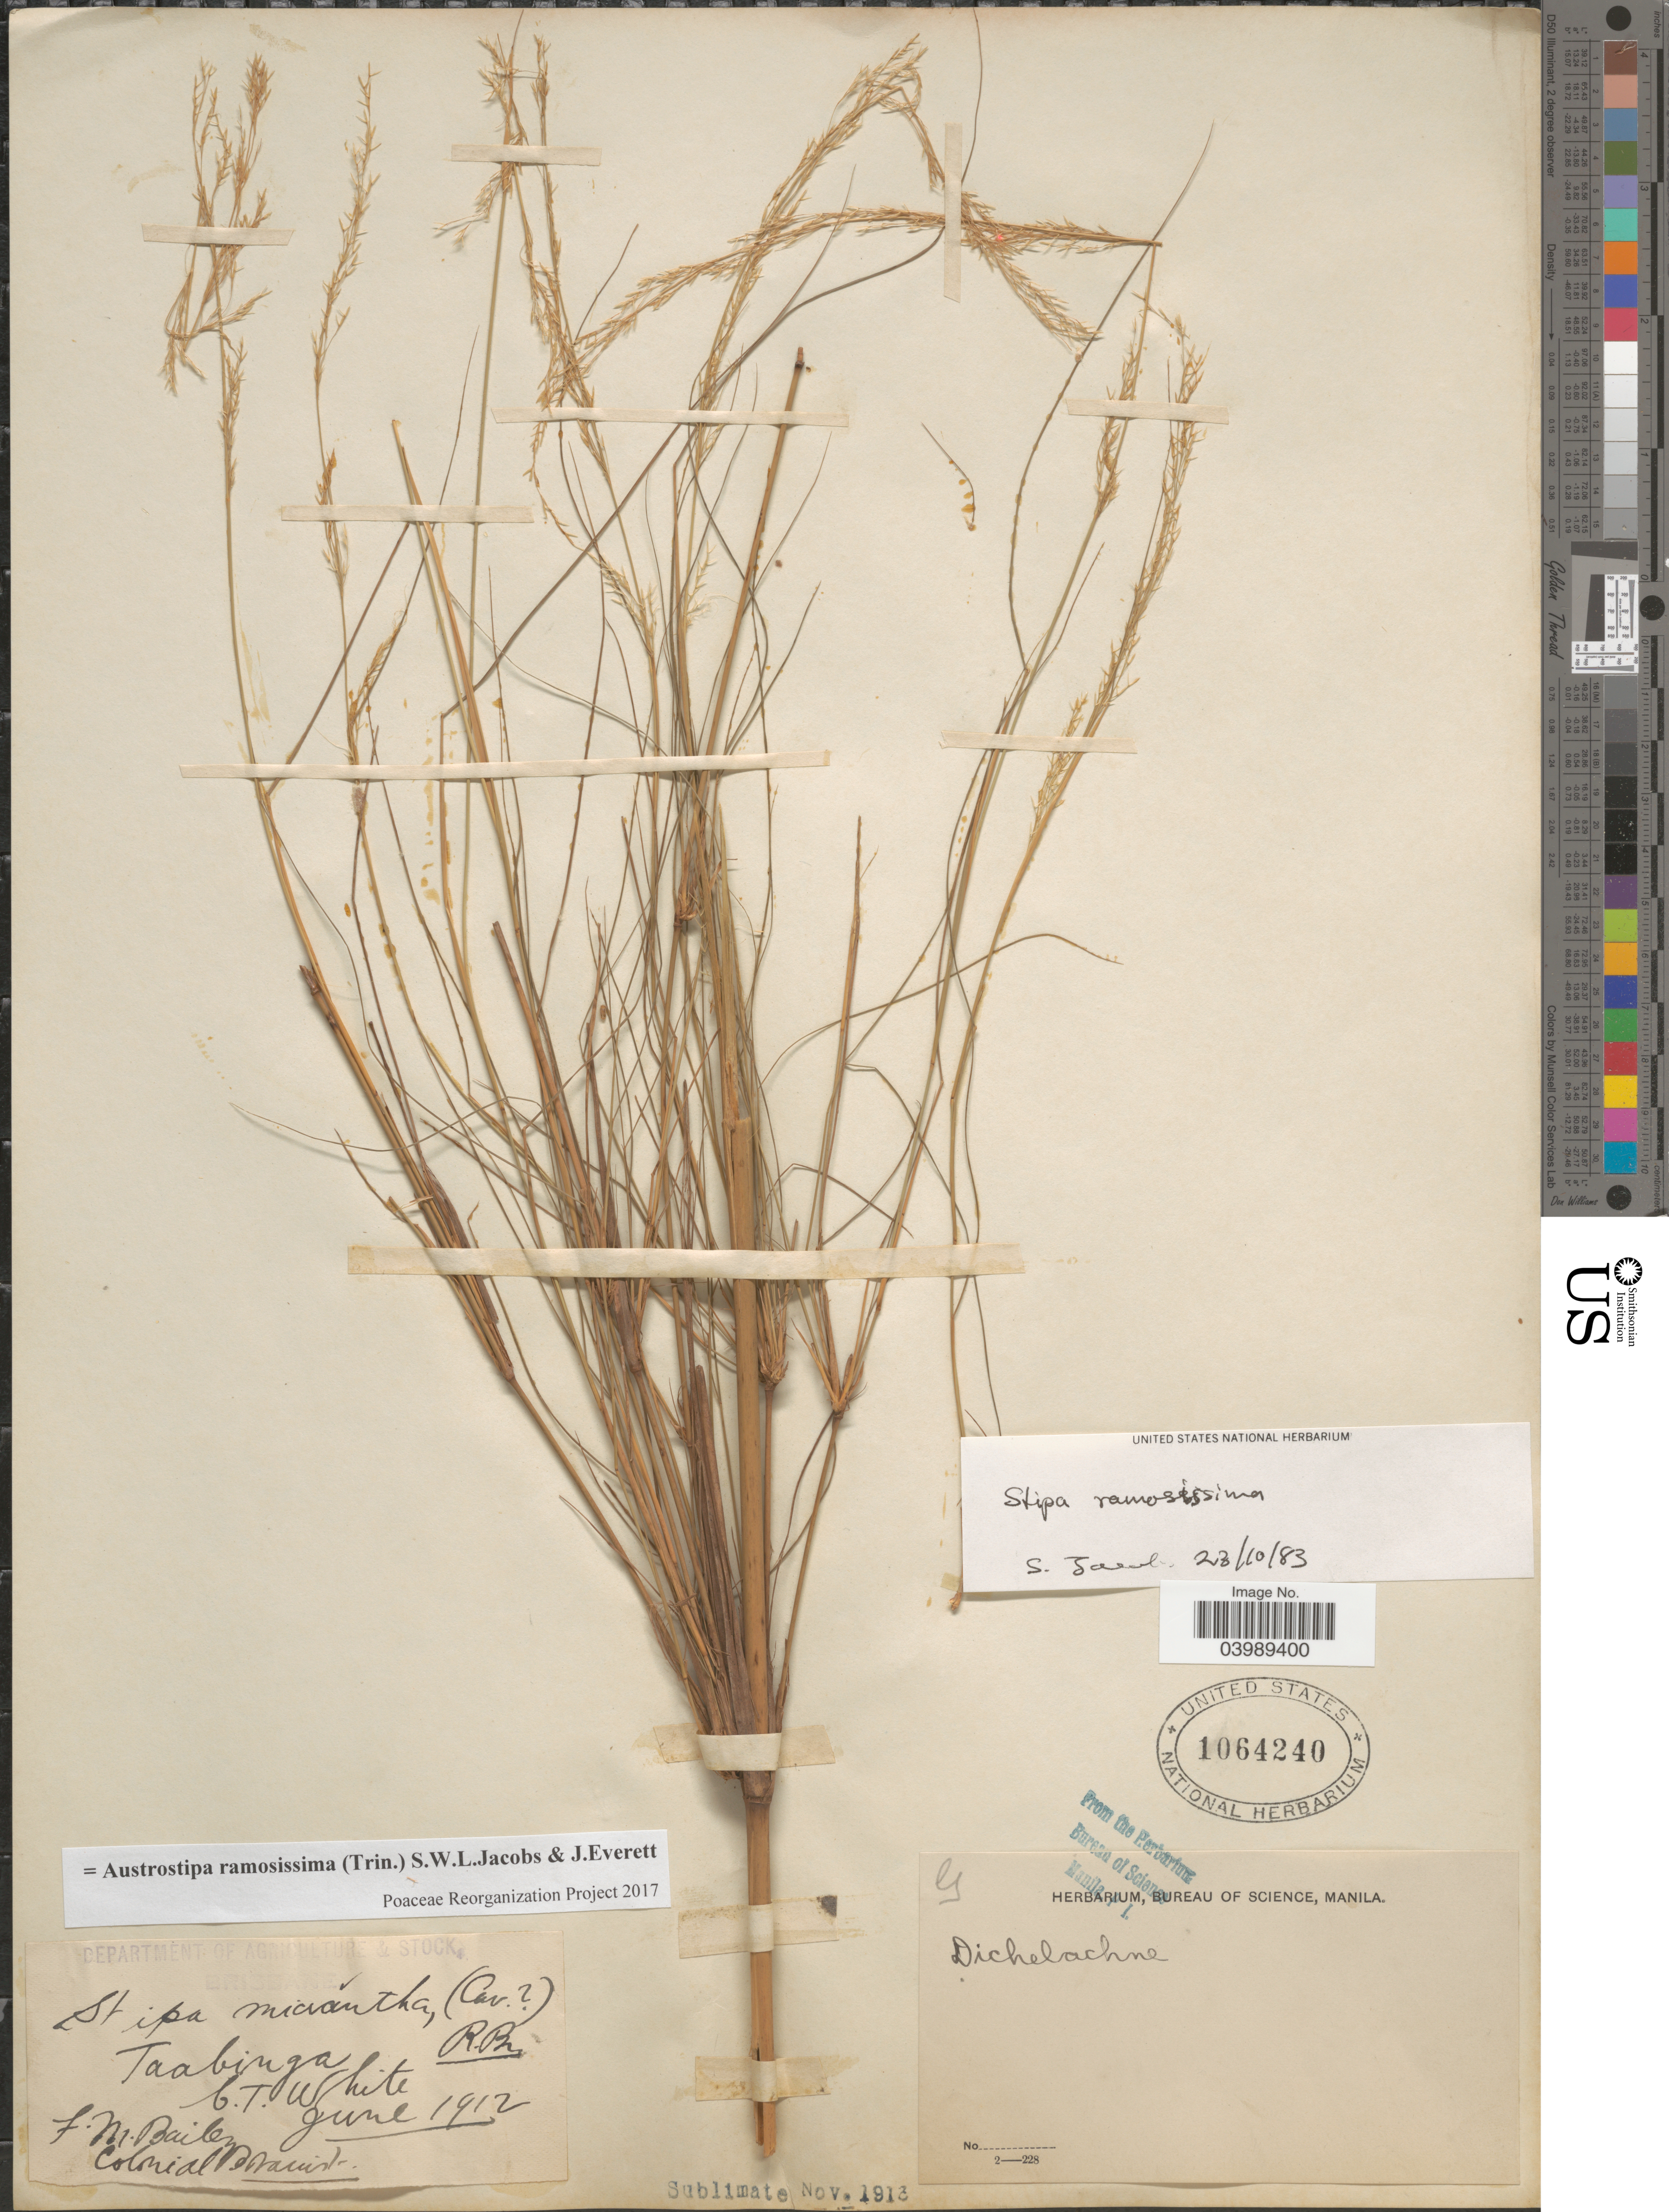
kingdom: Plantae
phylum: Tracheophyta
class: Liliopsida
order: Poales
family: Poaceae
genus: Austrostipa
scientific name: Austrostipa ramosissima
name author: (Trin.) S.W.L. Jacobs & J. Everett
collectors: F. M. Bailey & C. T. White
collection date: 1912-06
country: Australia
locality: Taabinga.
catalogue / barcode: US 1064240